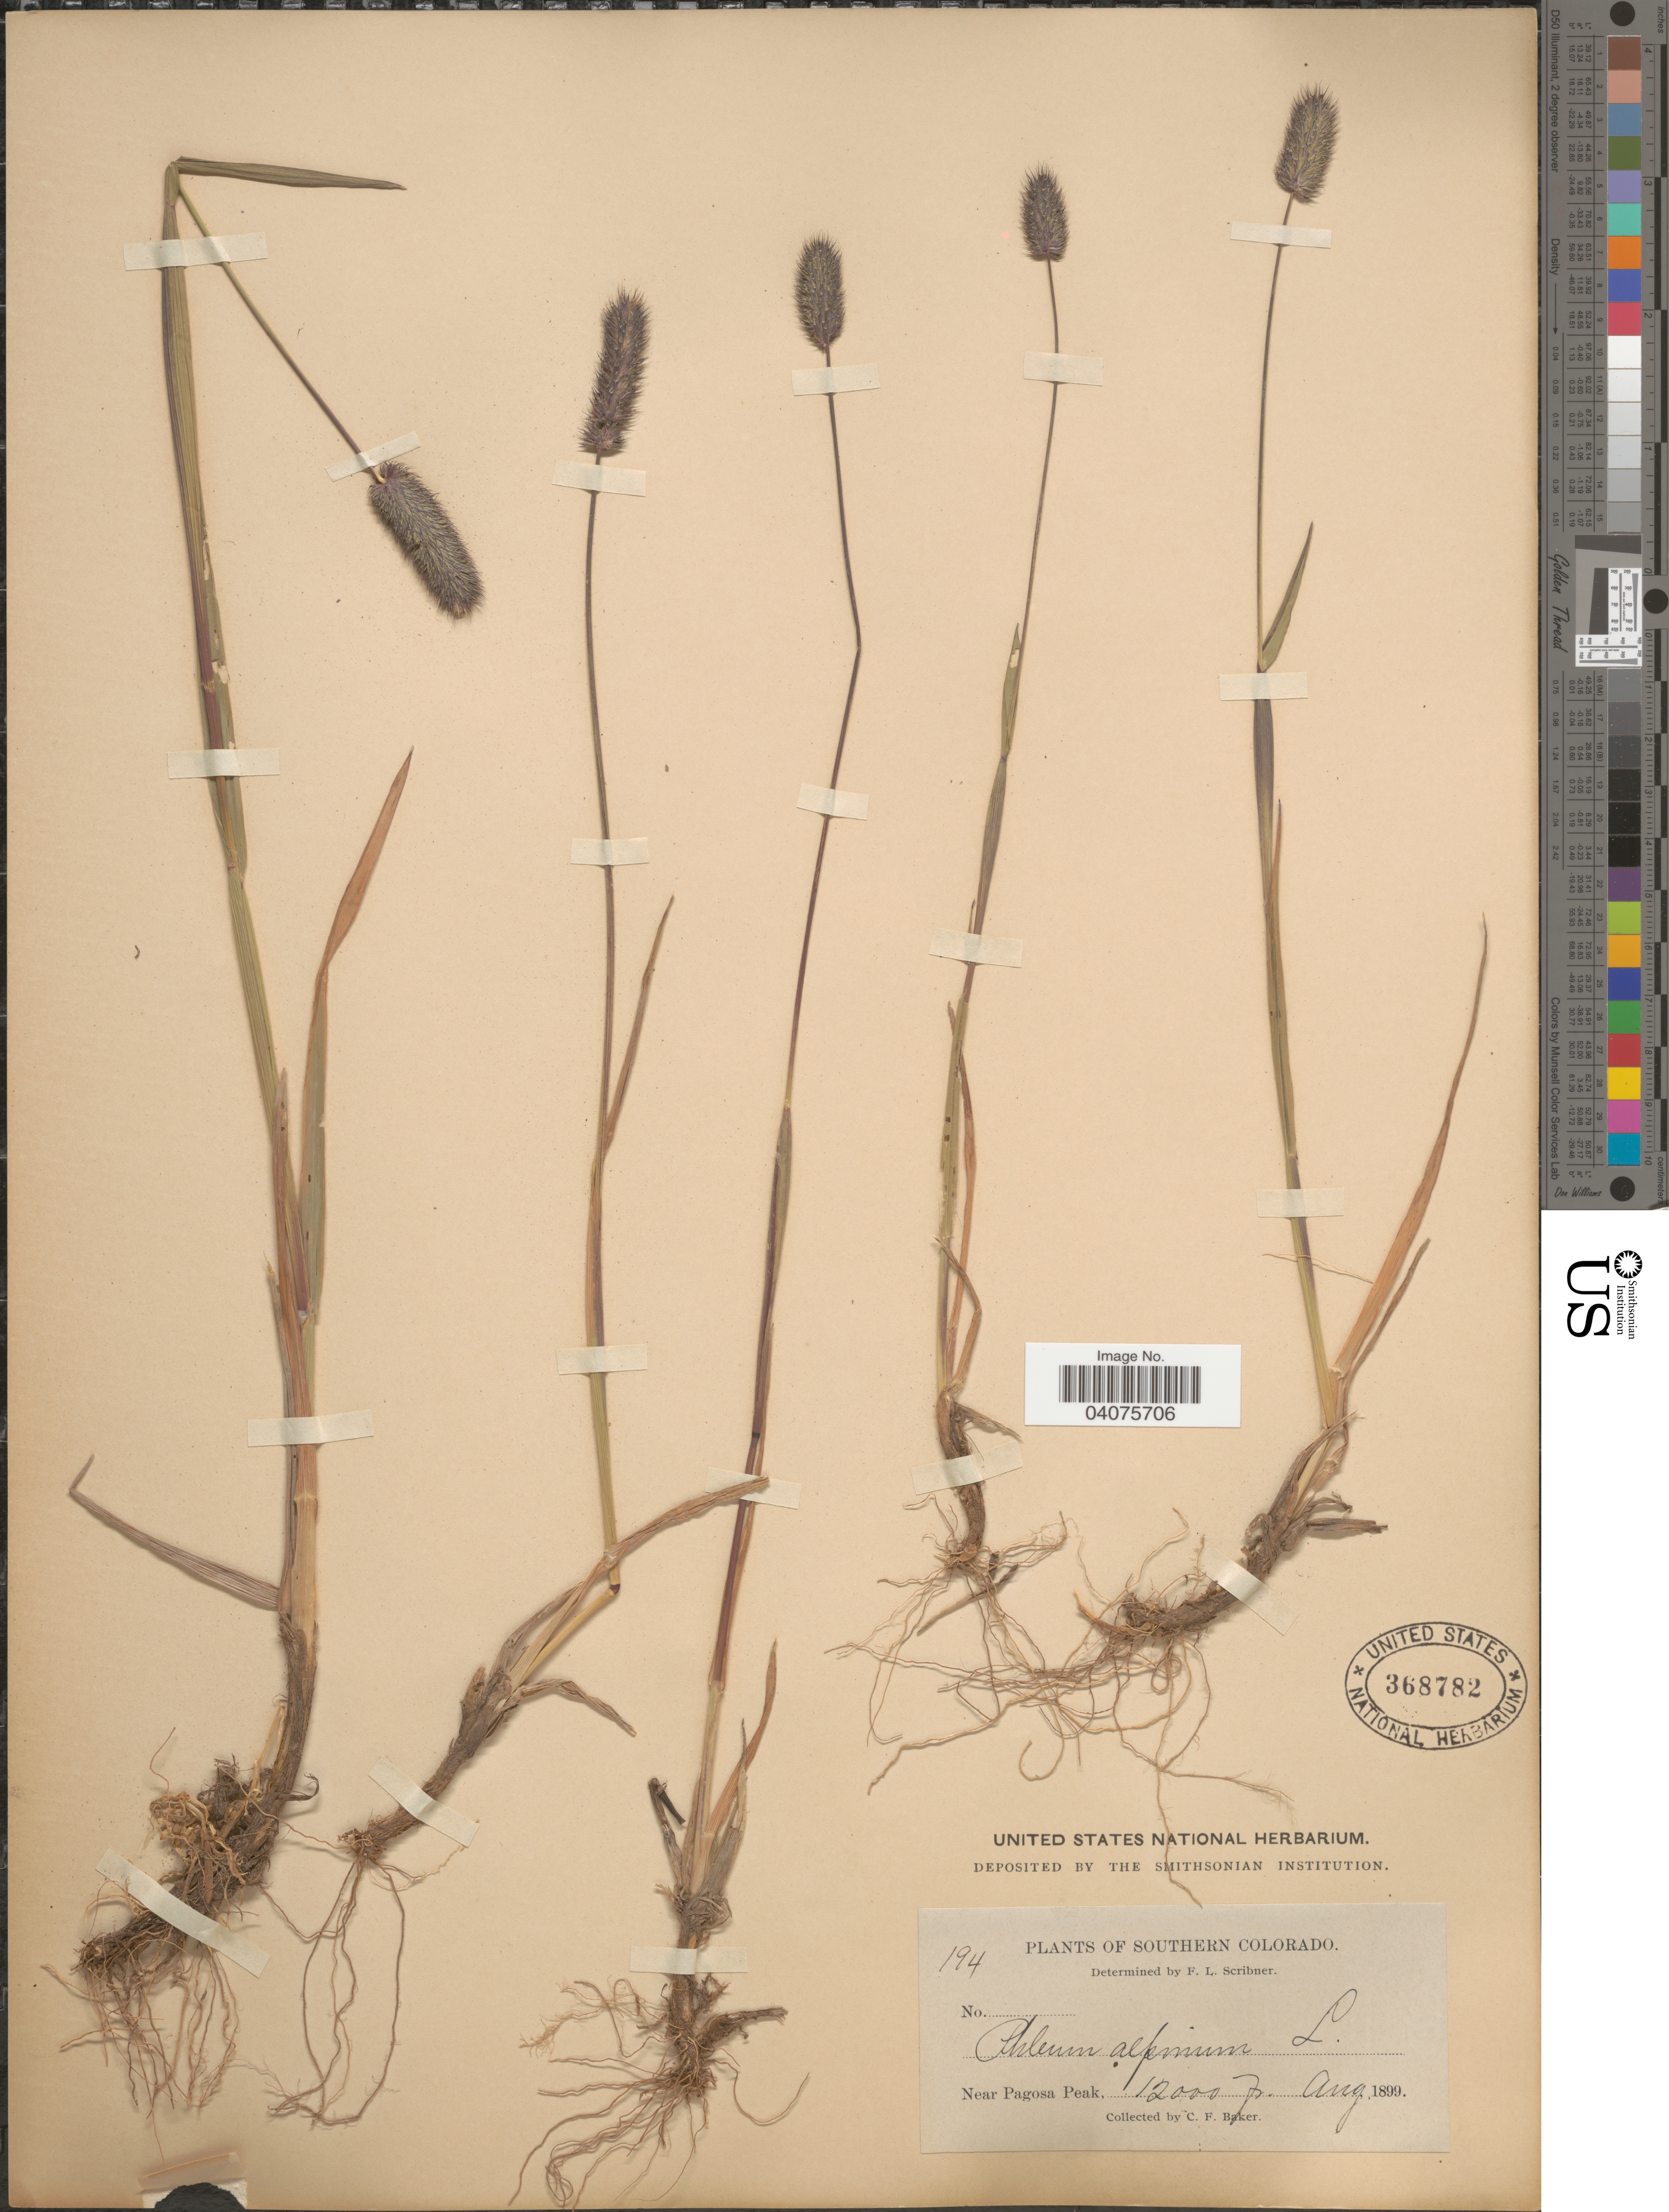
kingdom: Plantae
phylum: Tracheophyta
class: Liliopsida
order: Poales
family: Poaceae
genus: Phleum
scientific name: Phleum alpinum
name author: L.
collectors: C. F. Baker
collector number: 194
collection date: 1899-08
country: United States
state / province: Colorado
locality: Southern Colorado. Near Pagosa Peak.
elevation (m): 3658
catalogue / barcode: US 368782